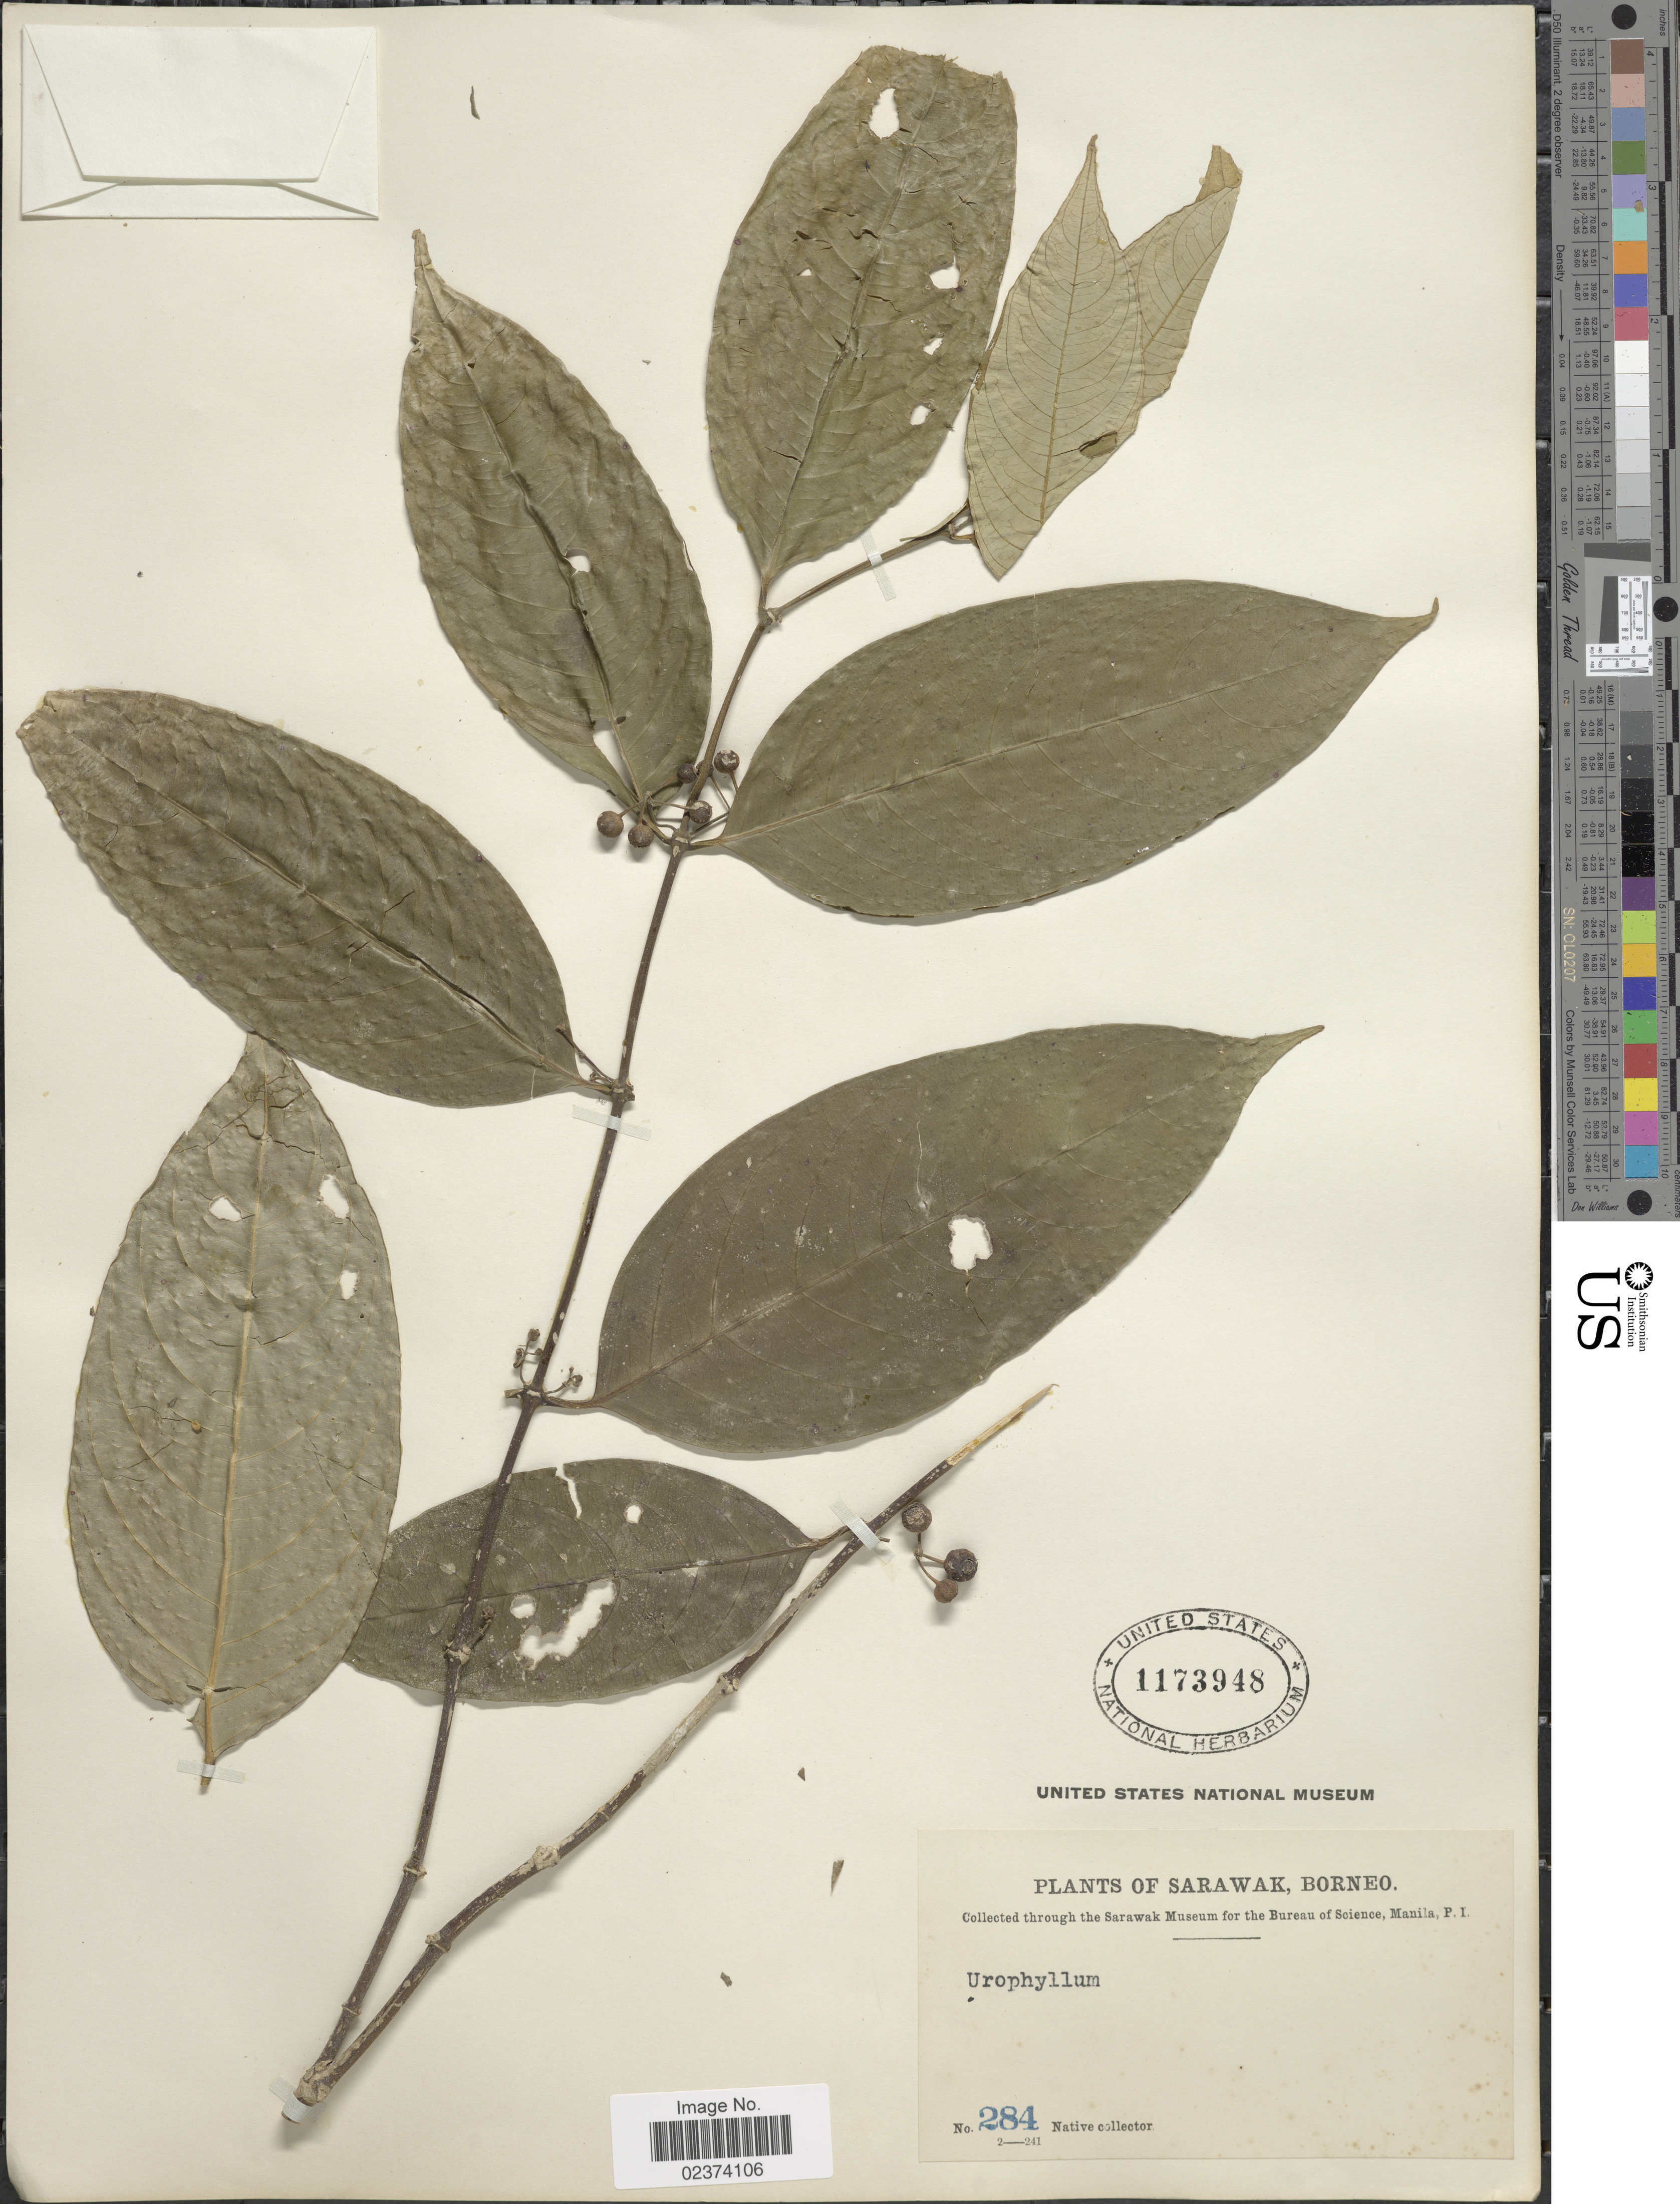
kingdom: Plantae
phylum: Tracheophyta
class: Magnoliopsida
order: Gentianales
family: Rubiaceae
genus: Urophyllum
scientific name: Urophyllum sp.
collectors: Native collector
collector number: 284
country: Malaysia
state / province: Sarawak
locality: Borneo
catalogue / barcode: US 1173948